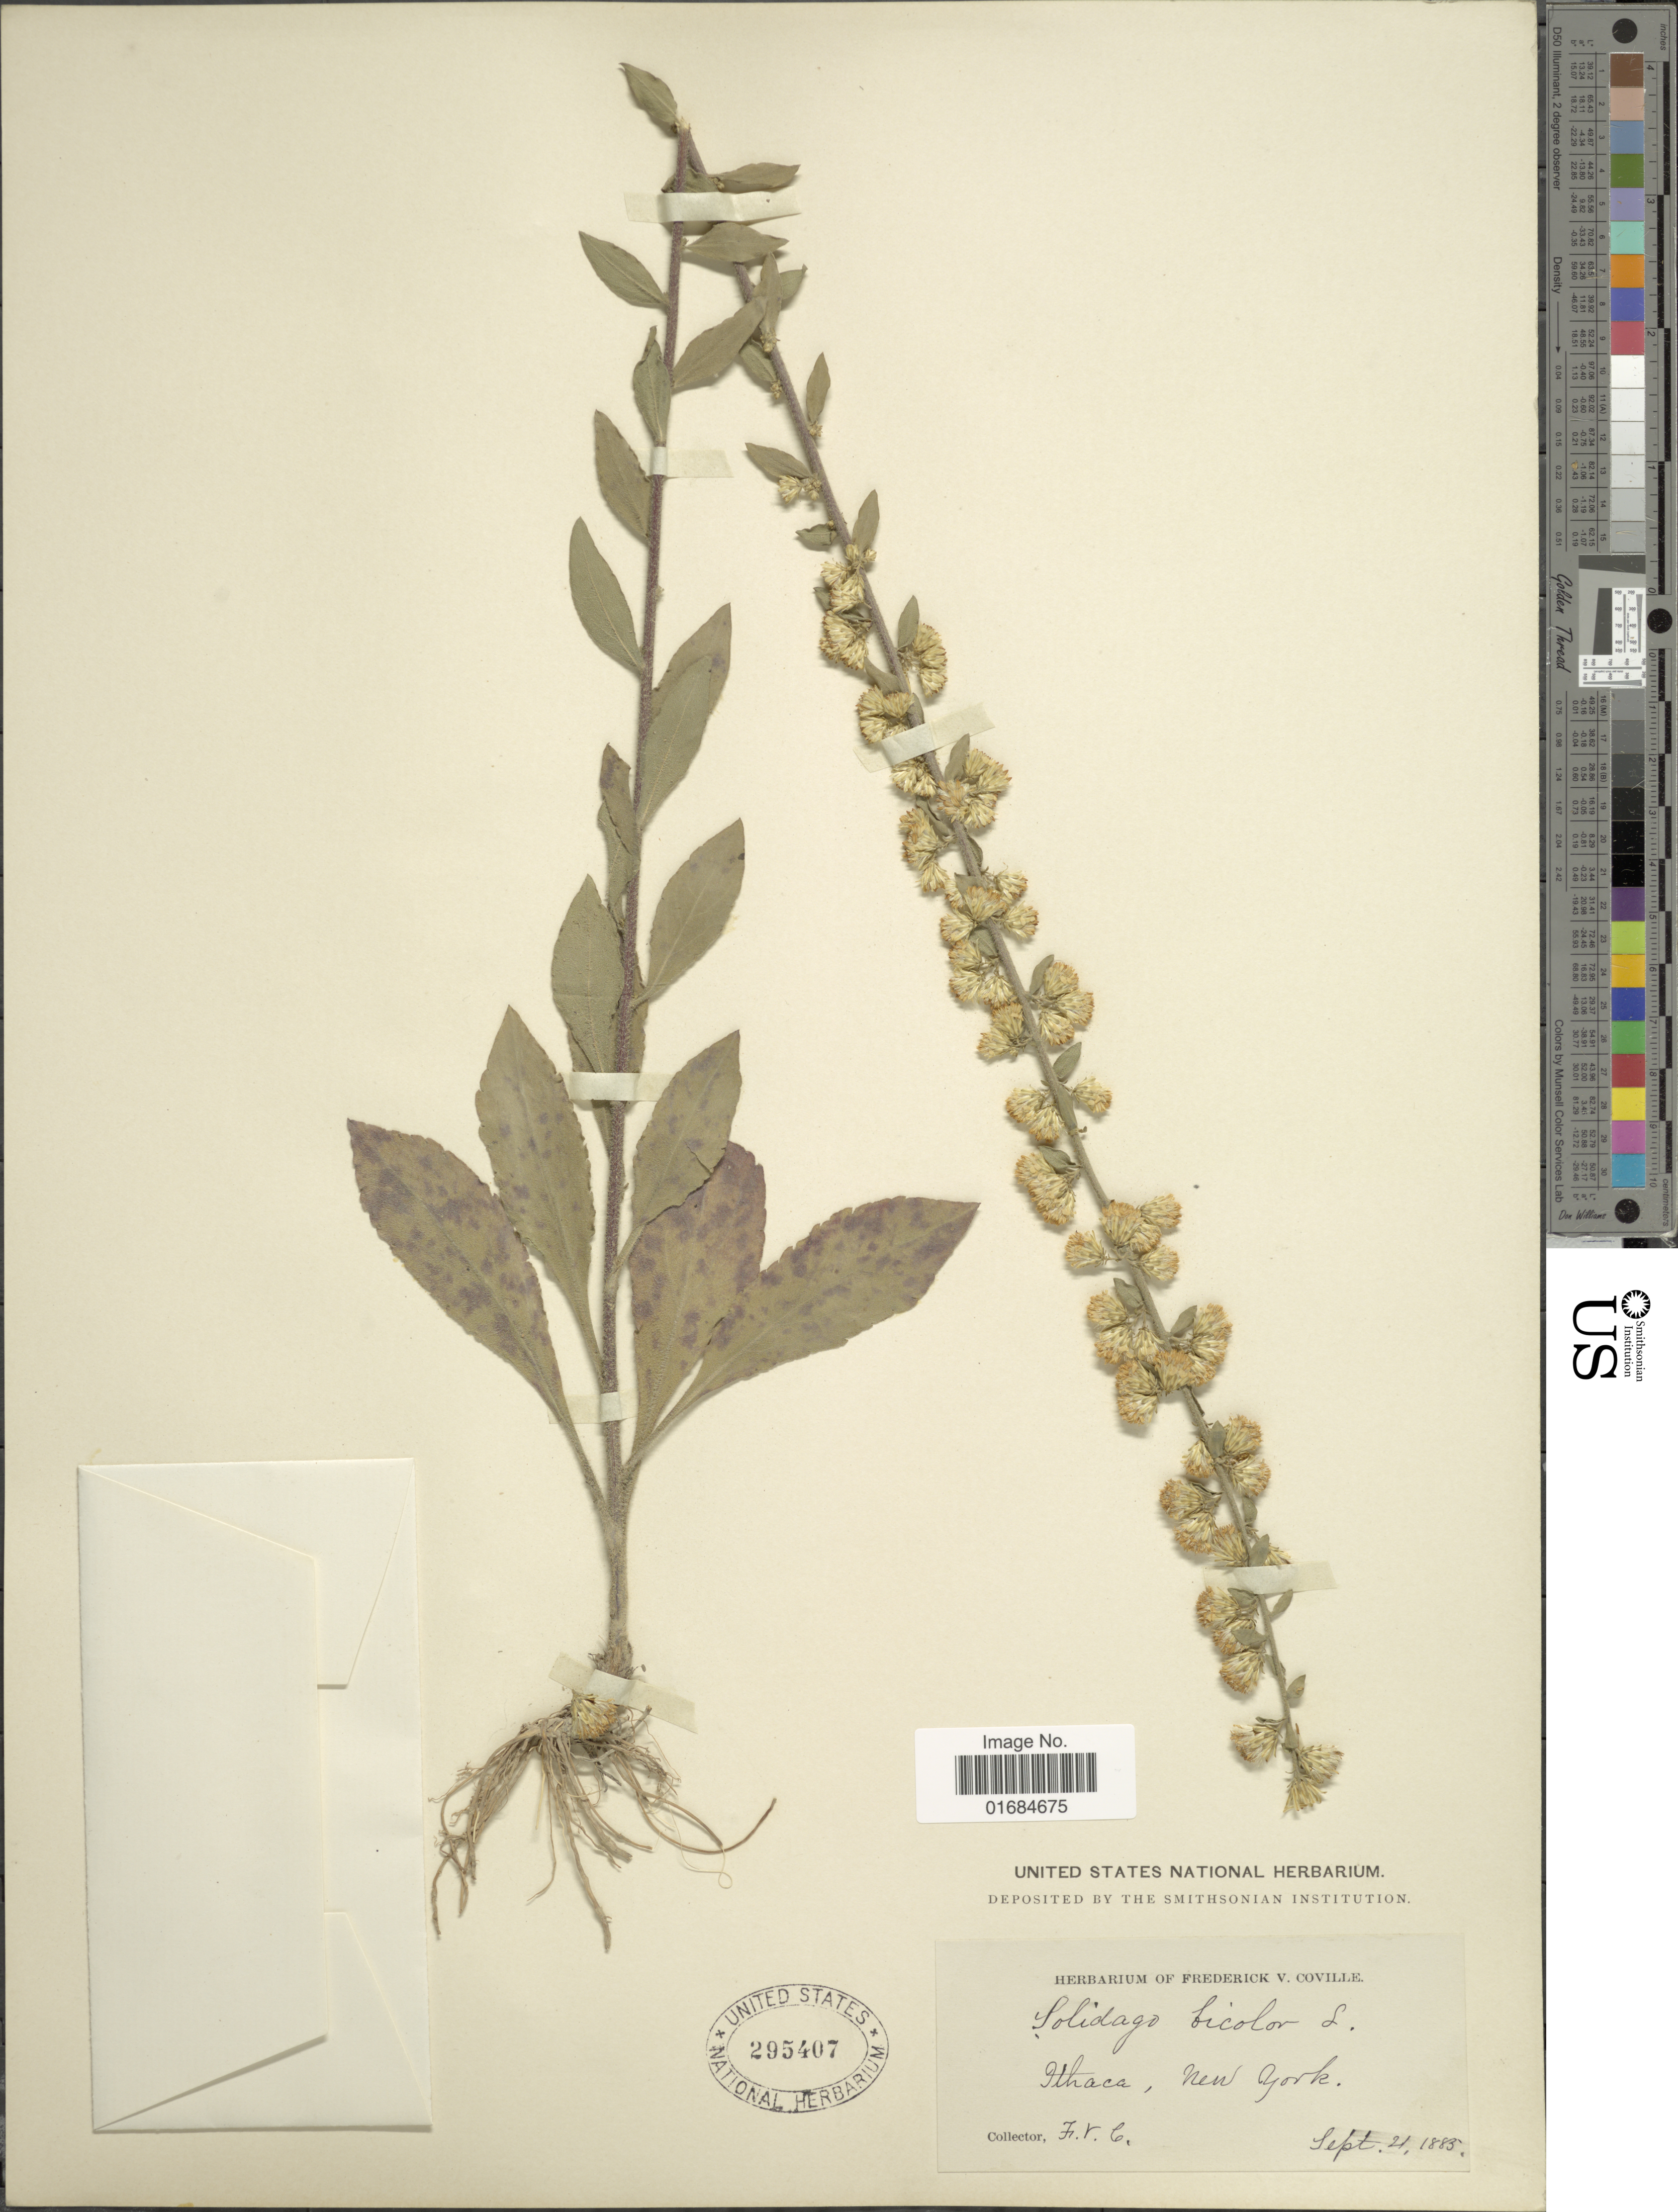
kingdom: Plantae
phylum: Tracheophyta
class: Magnoliopsida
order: Asterales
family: Asteraceae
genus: Solidago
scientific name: Solidago bicolor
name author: L.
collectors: F. V. Coville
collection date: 1885-09-21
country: United States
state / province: New York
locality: Ithaca, New York.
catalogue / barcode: US 295407